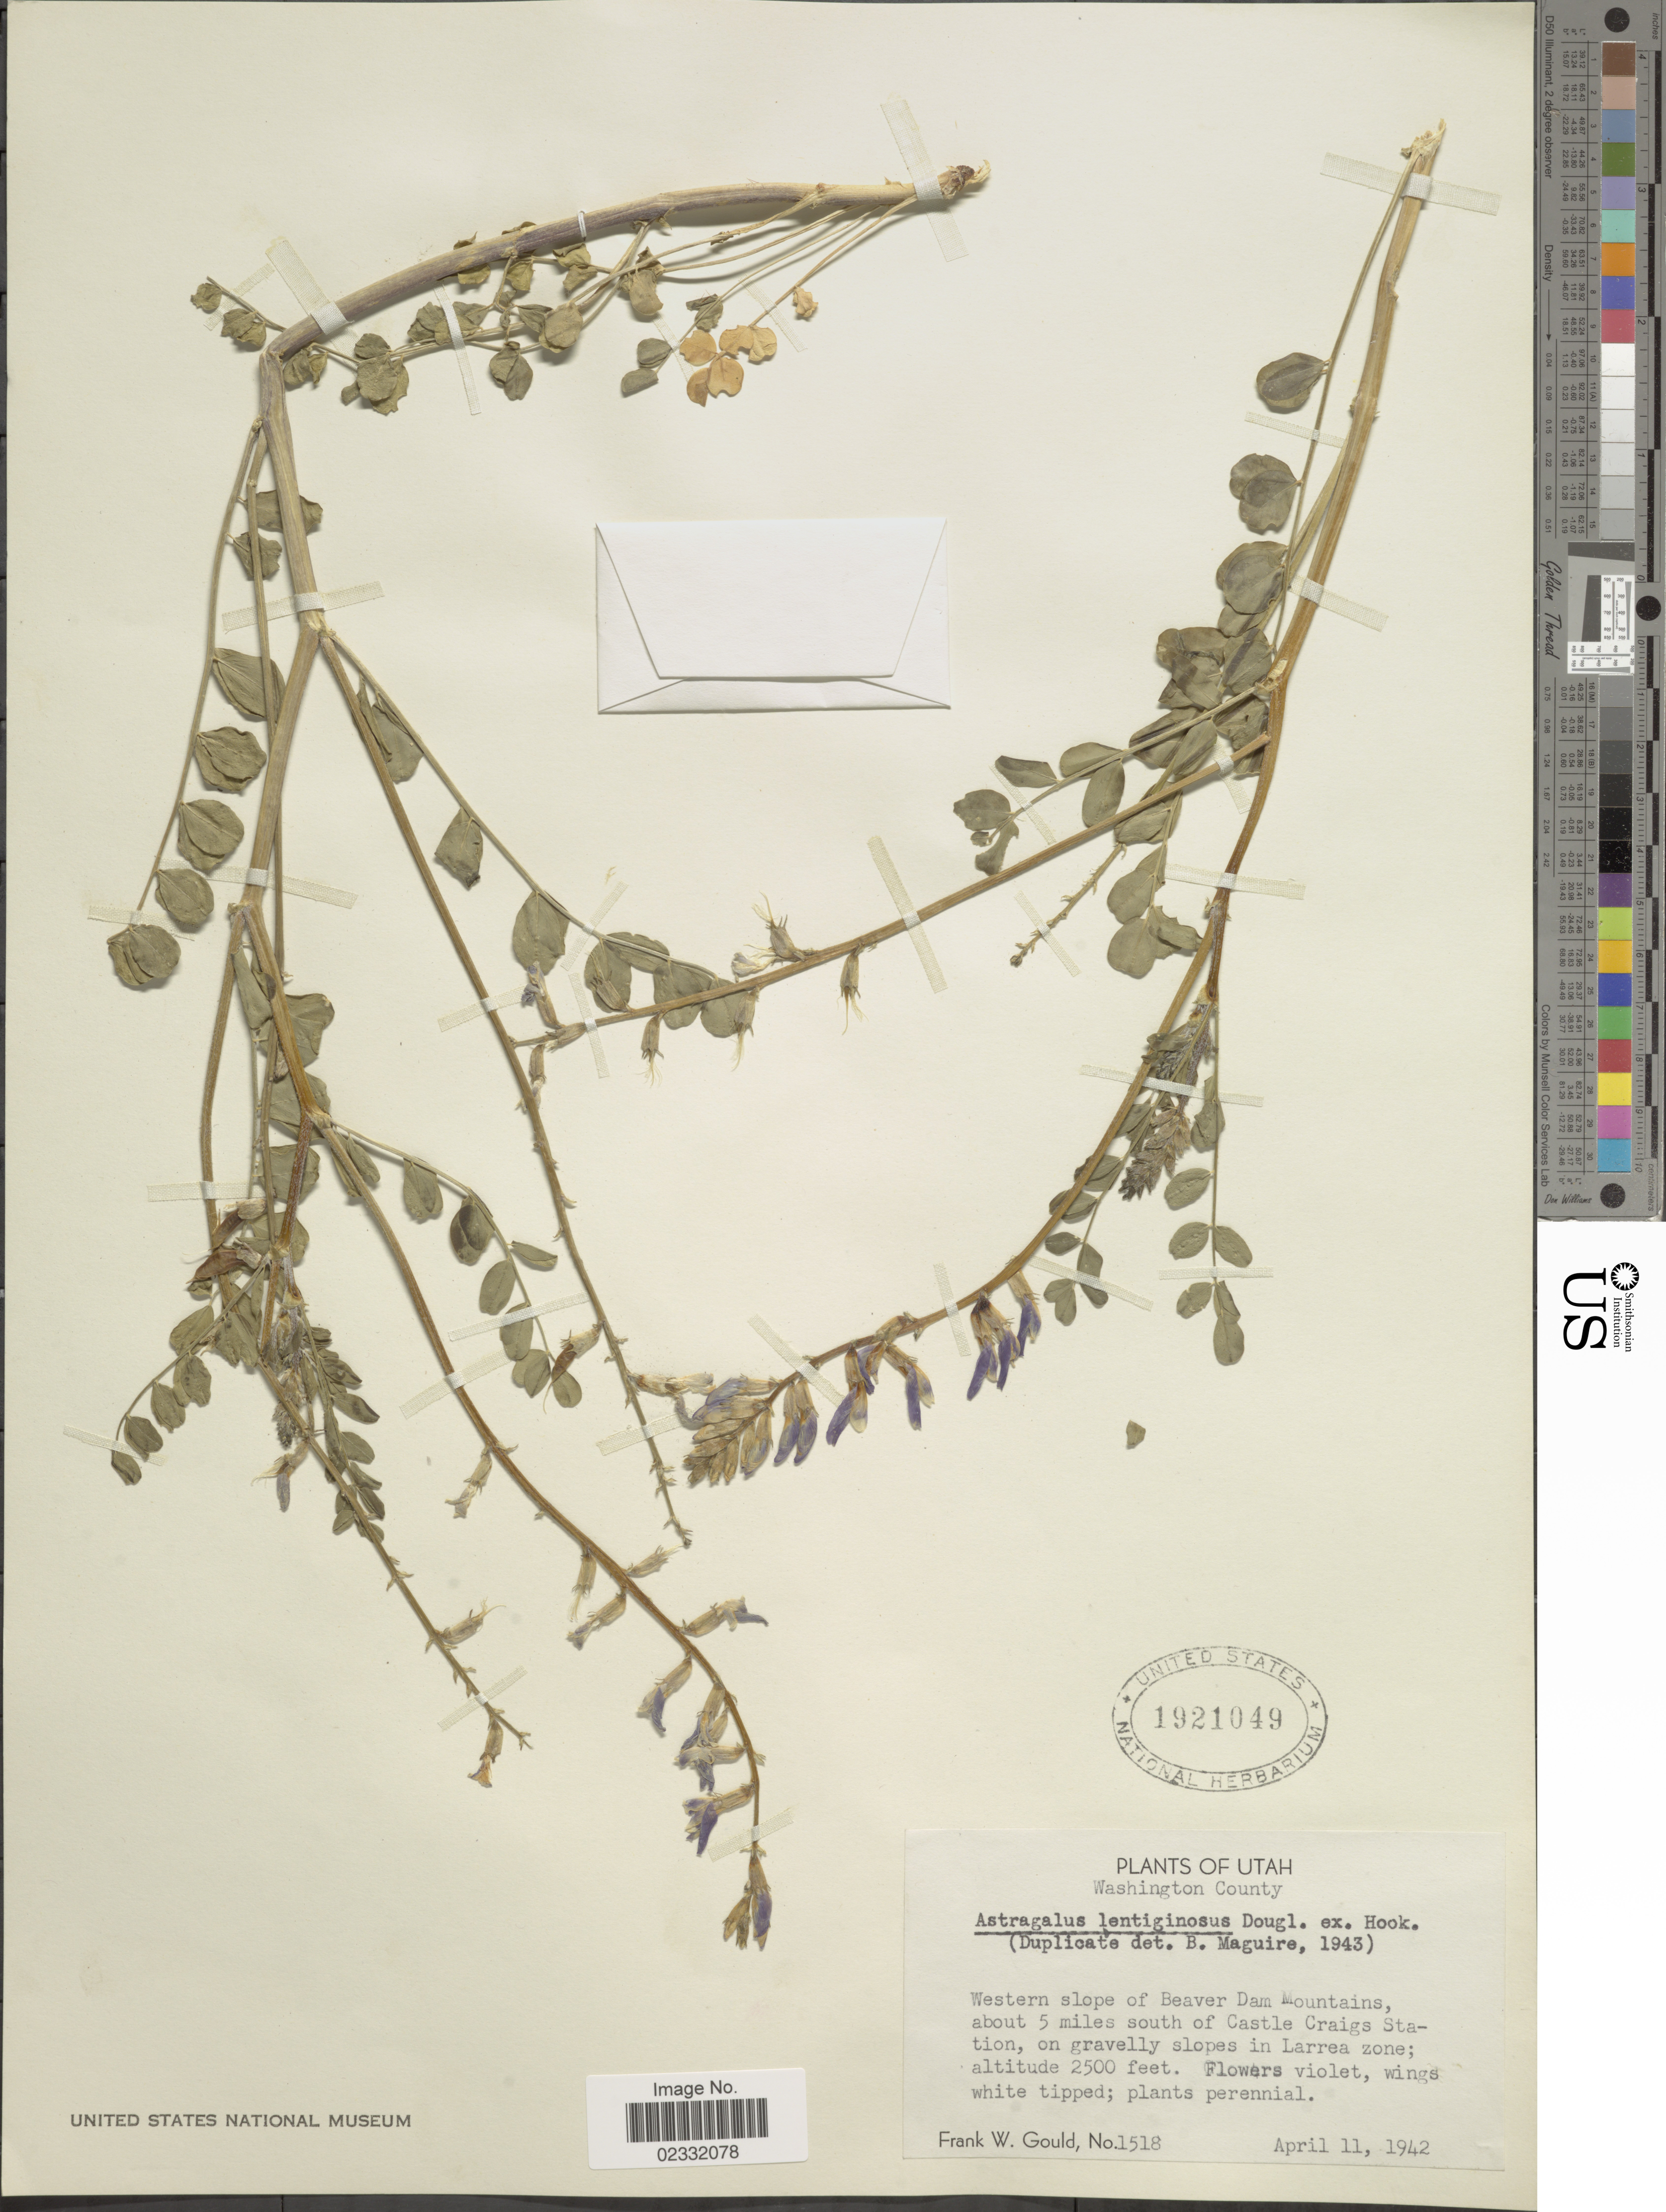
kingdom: Plantae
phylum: Tracheophyta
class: Magnoliopsida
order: Fabales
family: Fabaceae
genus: Astragalus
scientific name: Astragalus lentiginosus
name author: Douglas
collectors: F. W. Gould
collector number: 1518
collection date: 1942-04-11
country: United States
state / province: Utah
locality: Washington County, Western slope of Beaver Dam Mountains, about 5 miles south of Castle Craigs Station, on gravelly slopes in Larrea zone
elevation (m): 762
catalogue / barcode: US 1921049